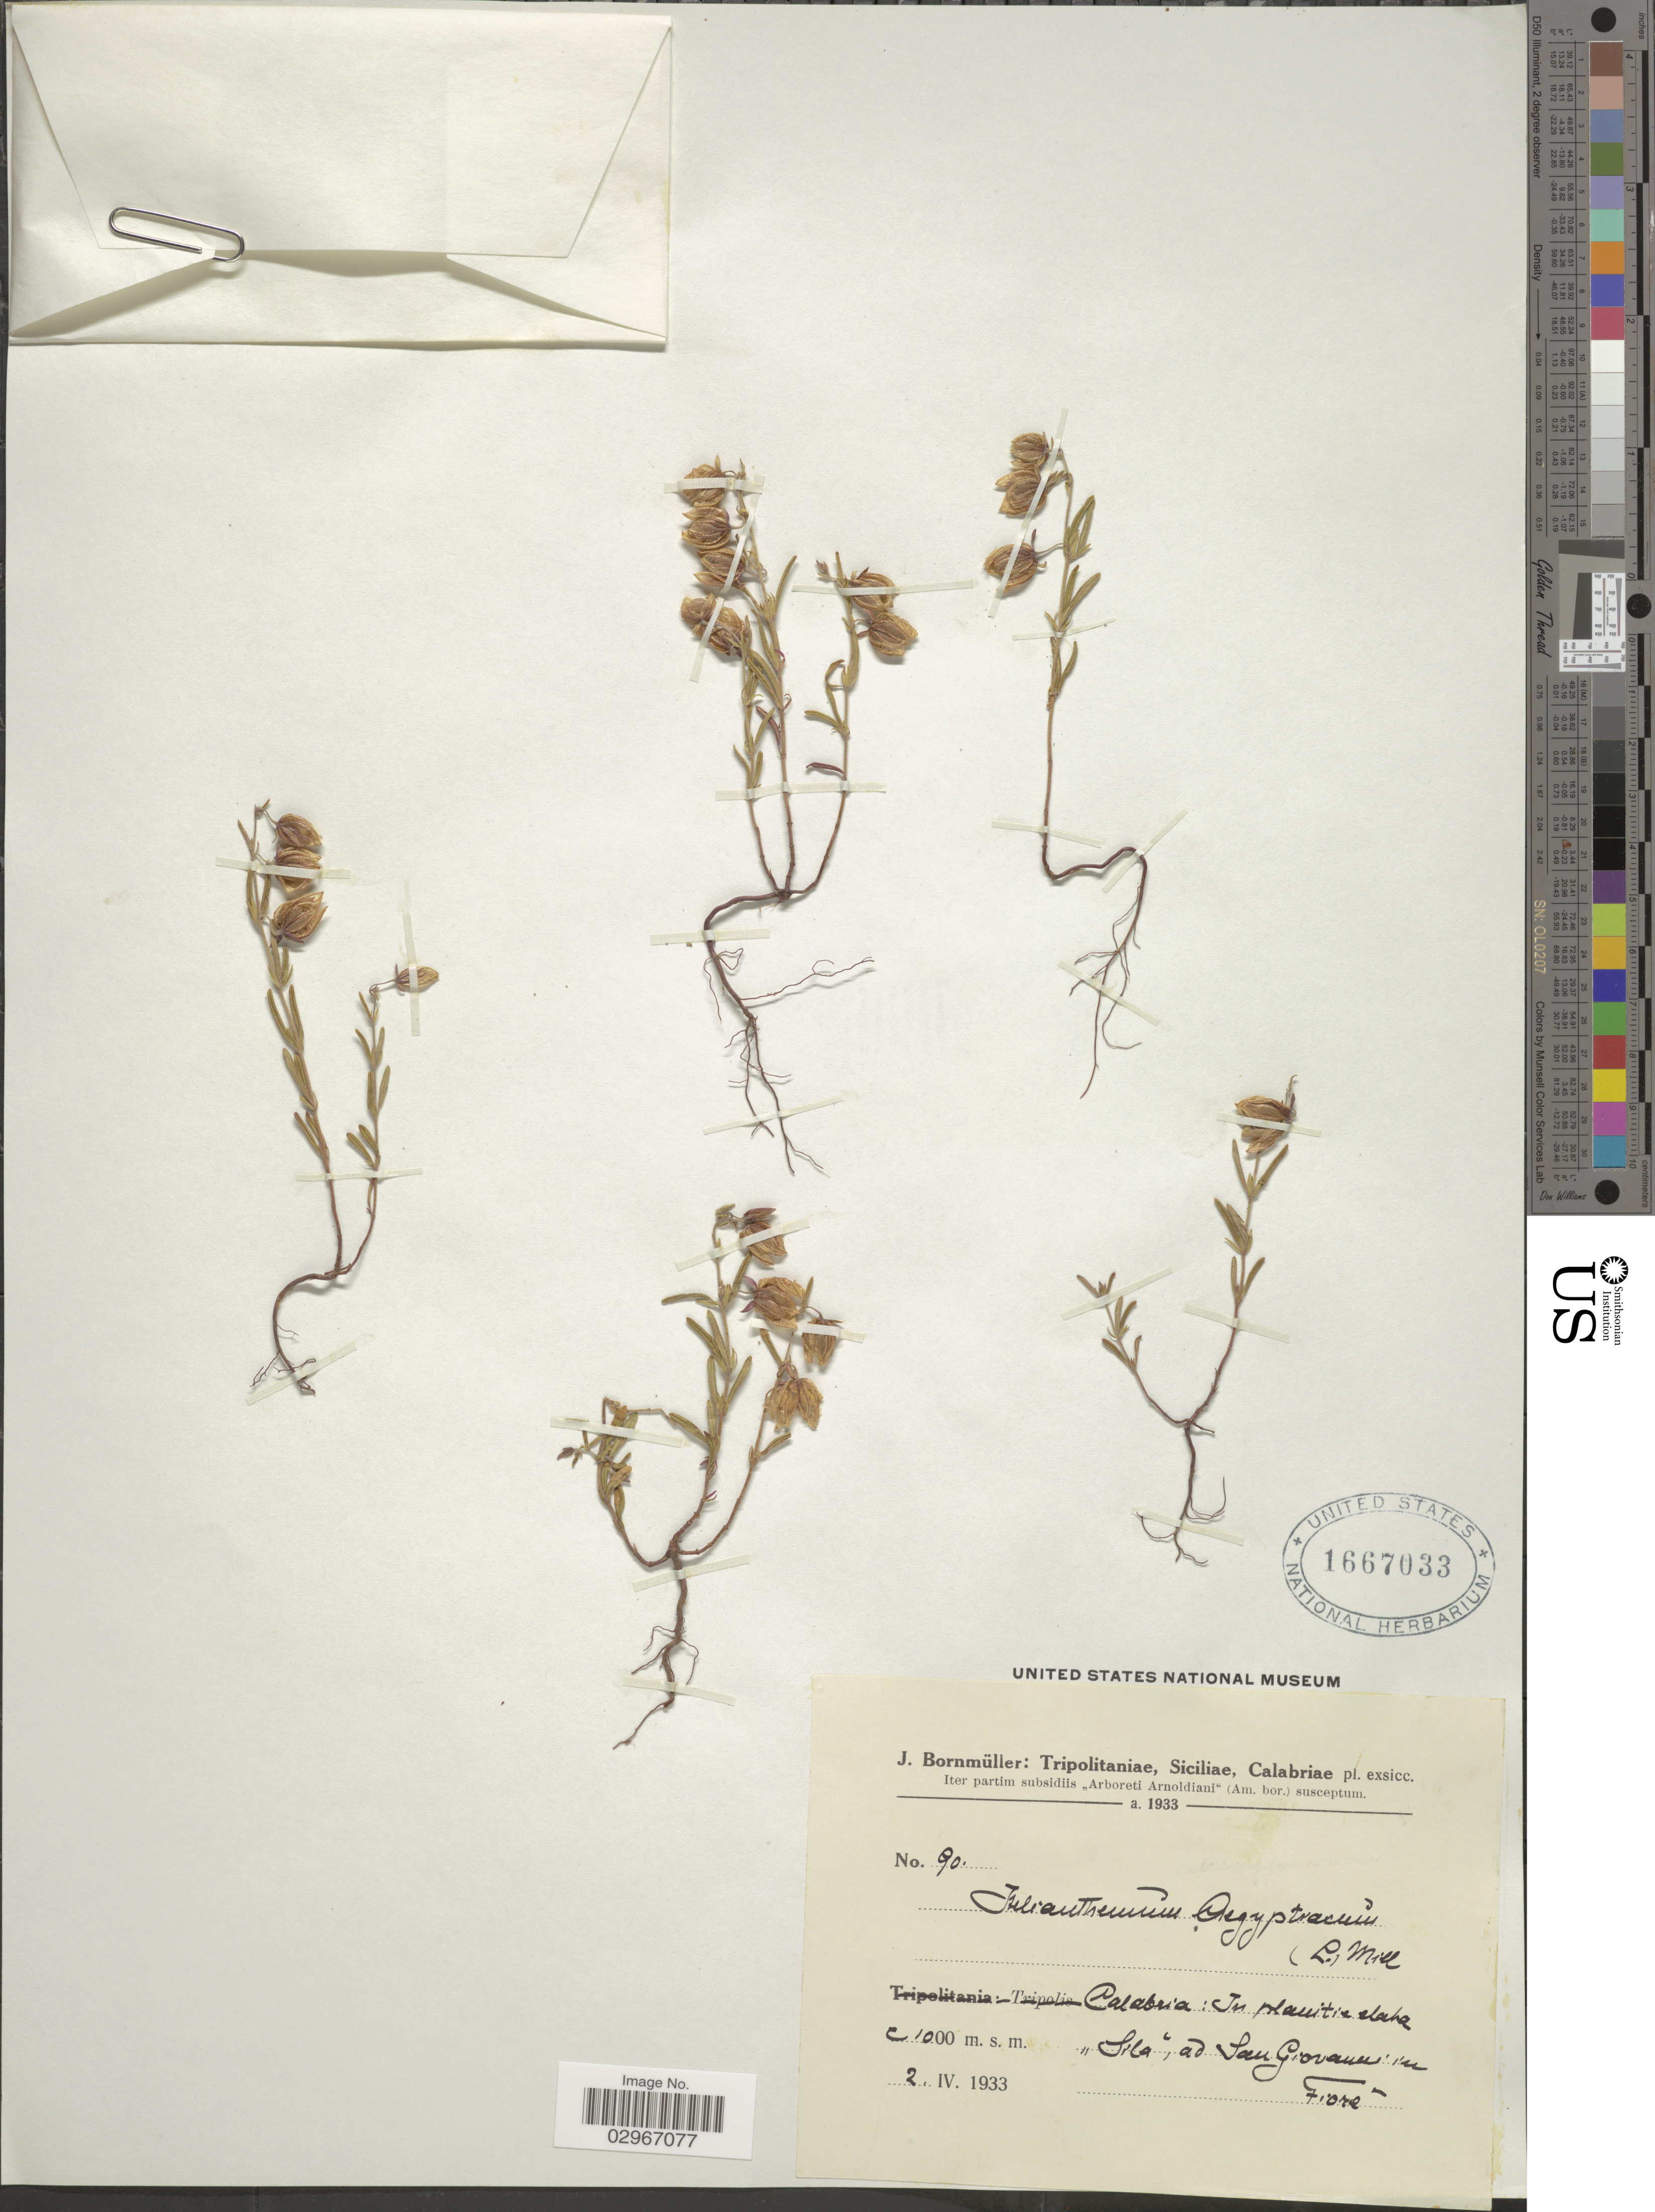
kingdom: Plantae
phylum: Tracheophyta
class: Magnoliopsida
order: Malvales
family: Cistaceae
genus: Helianthemum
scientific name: Helianthemum aegyptiacum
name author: (L.) Mill.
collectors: J. Bornmüller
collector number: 90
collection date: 1933-04-02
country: Italy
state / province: Calabria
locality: In planitie elata "Sila" ad San Giovanni in Fiore.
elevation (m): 10000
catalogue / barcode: US 1667033